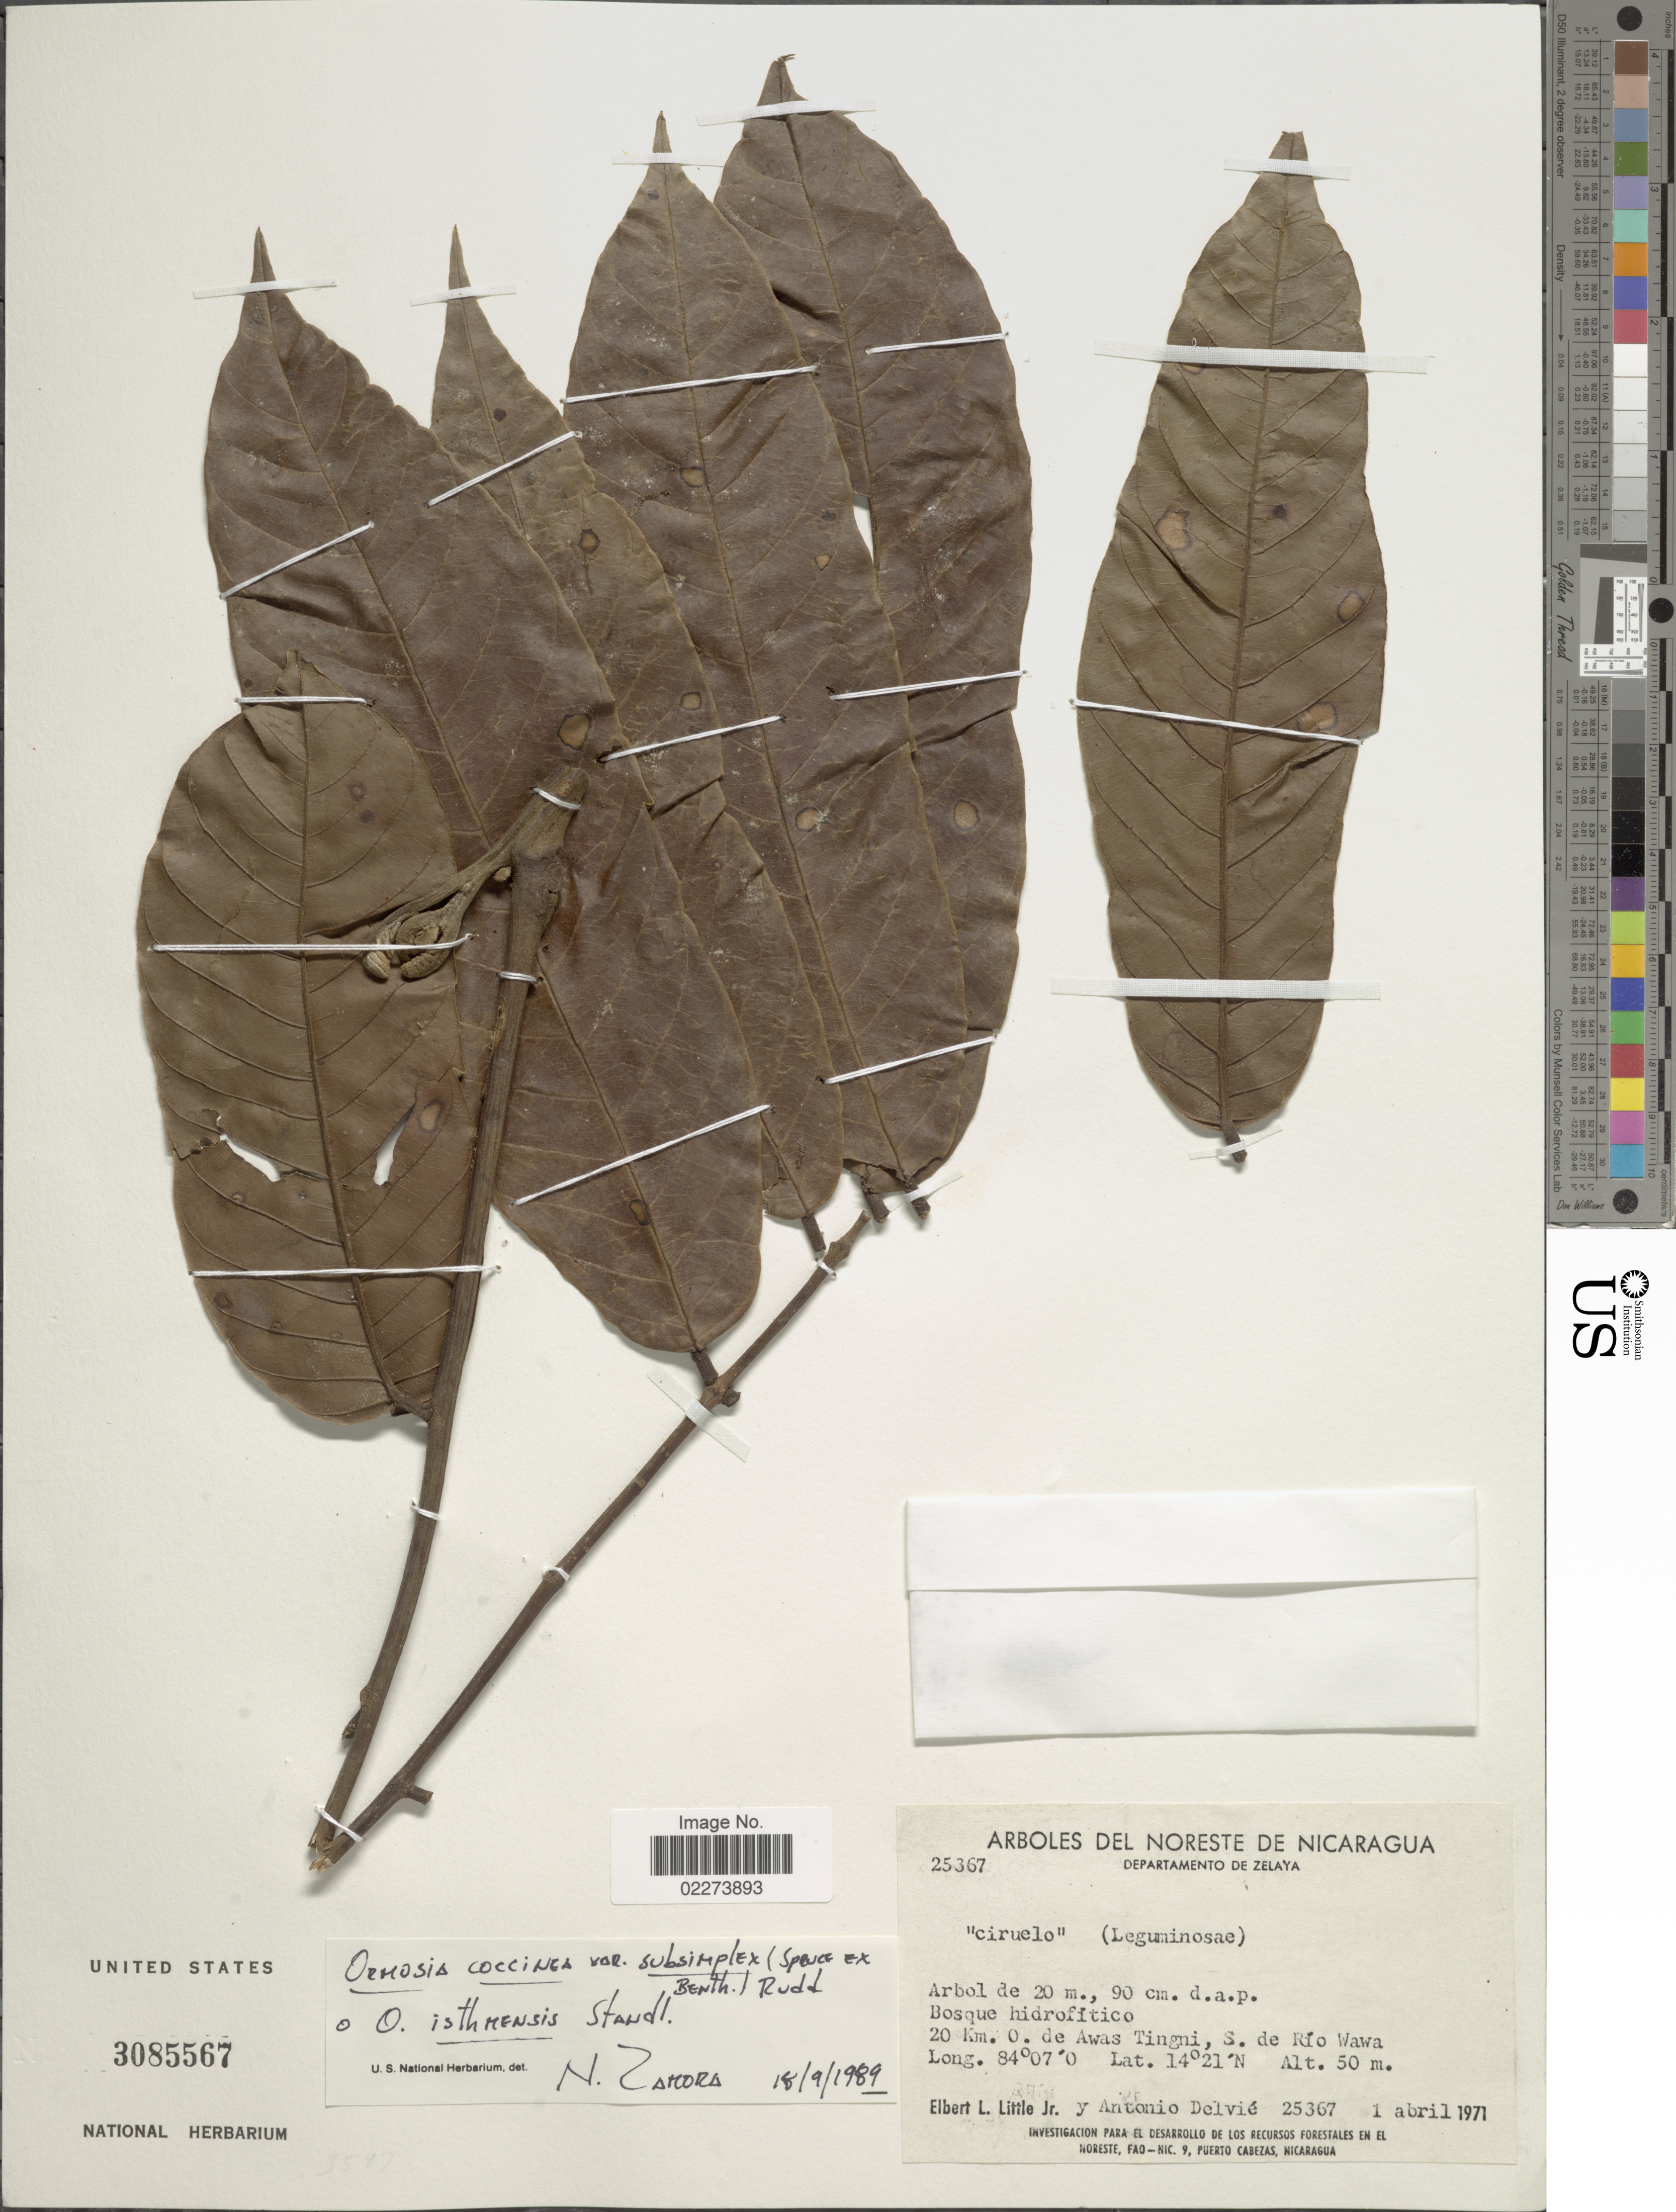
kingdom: Plantae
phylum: Tracheophyta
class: Magnoliopsida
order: Fabales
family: Fabaceae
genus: Ormosia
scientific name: Ormosia coccinea var. subsimplex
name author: (Spruce ex Benth.) Rudd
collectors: E. L. Little & A. Delvie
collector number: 25367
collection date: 1971-04-01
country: Nicaragua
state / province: Atlantico Norte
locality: Arboles Del Norte De Nicaragua, Departamento De Zelaya, 20 Km. O. de Awas Tingui, S. de Rio Wawa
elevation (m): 50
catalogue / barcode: US 3085567